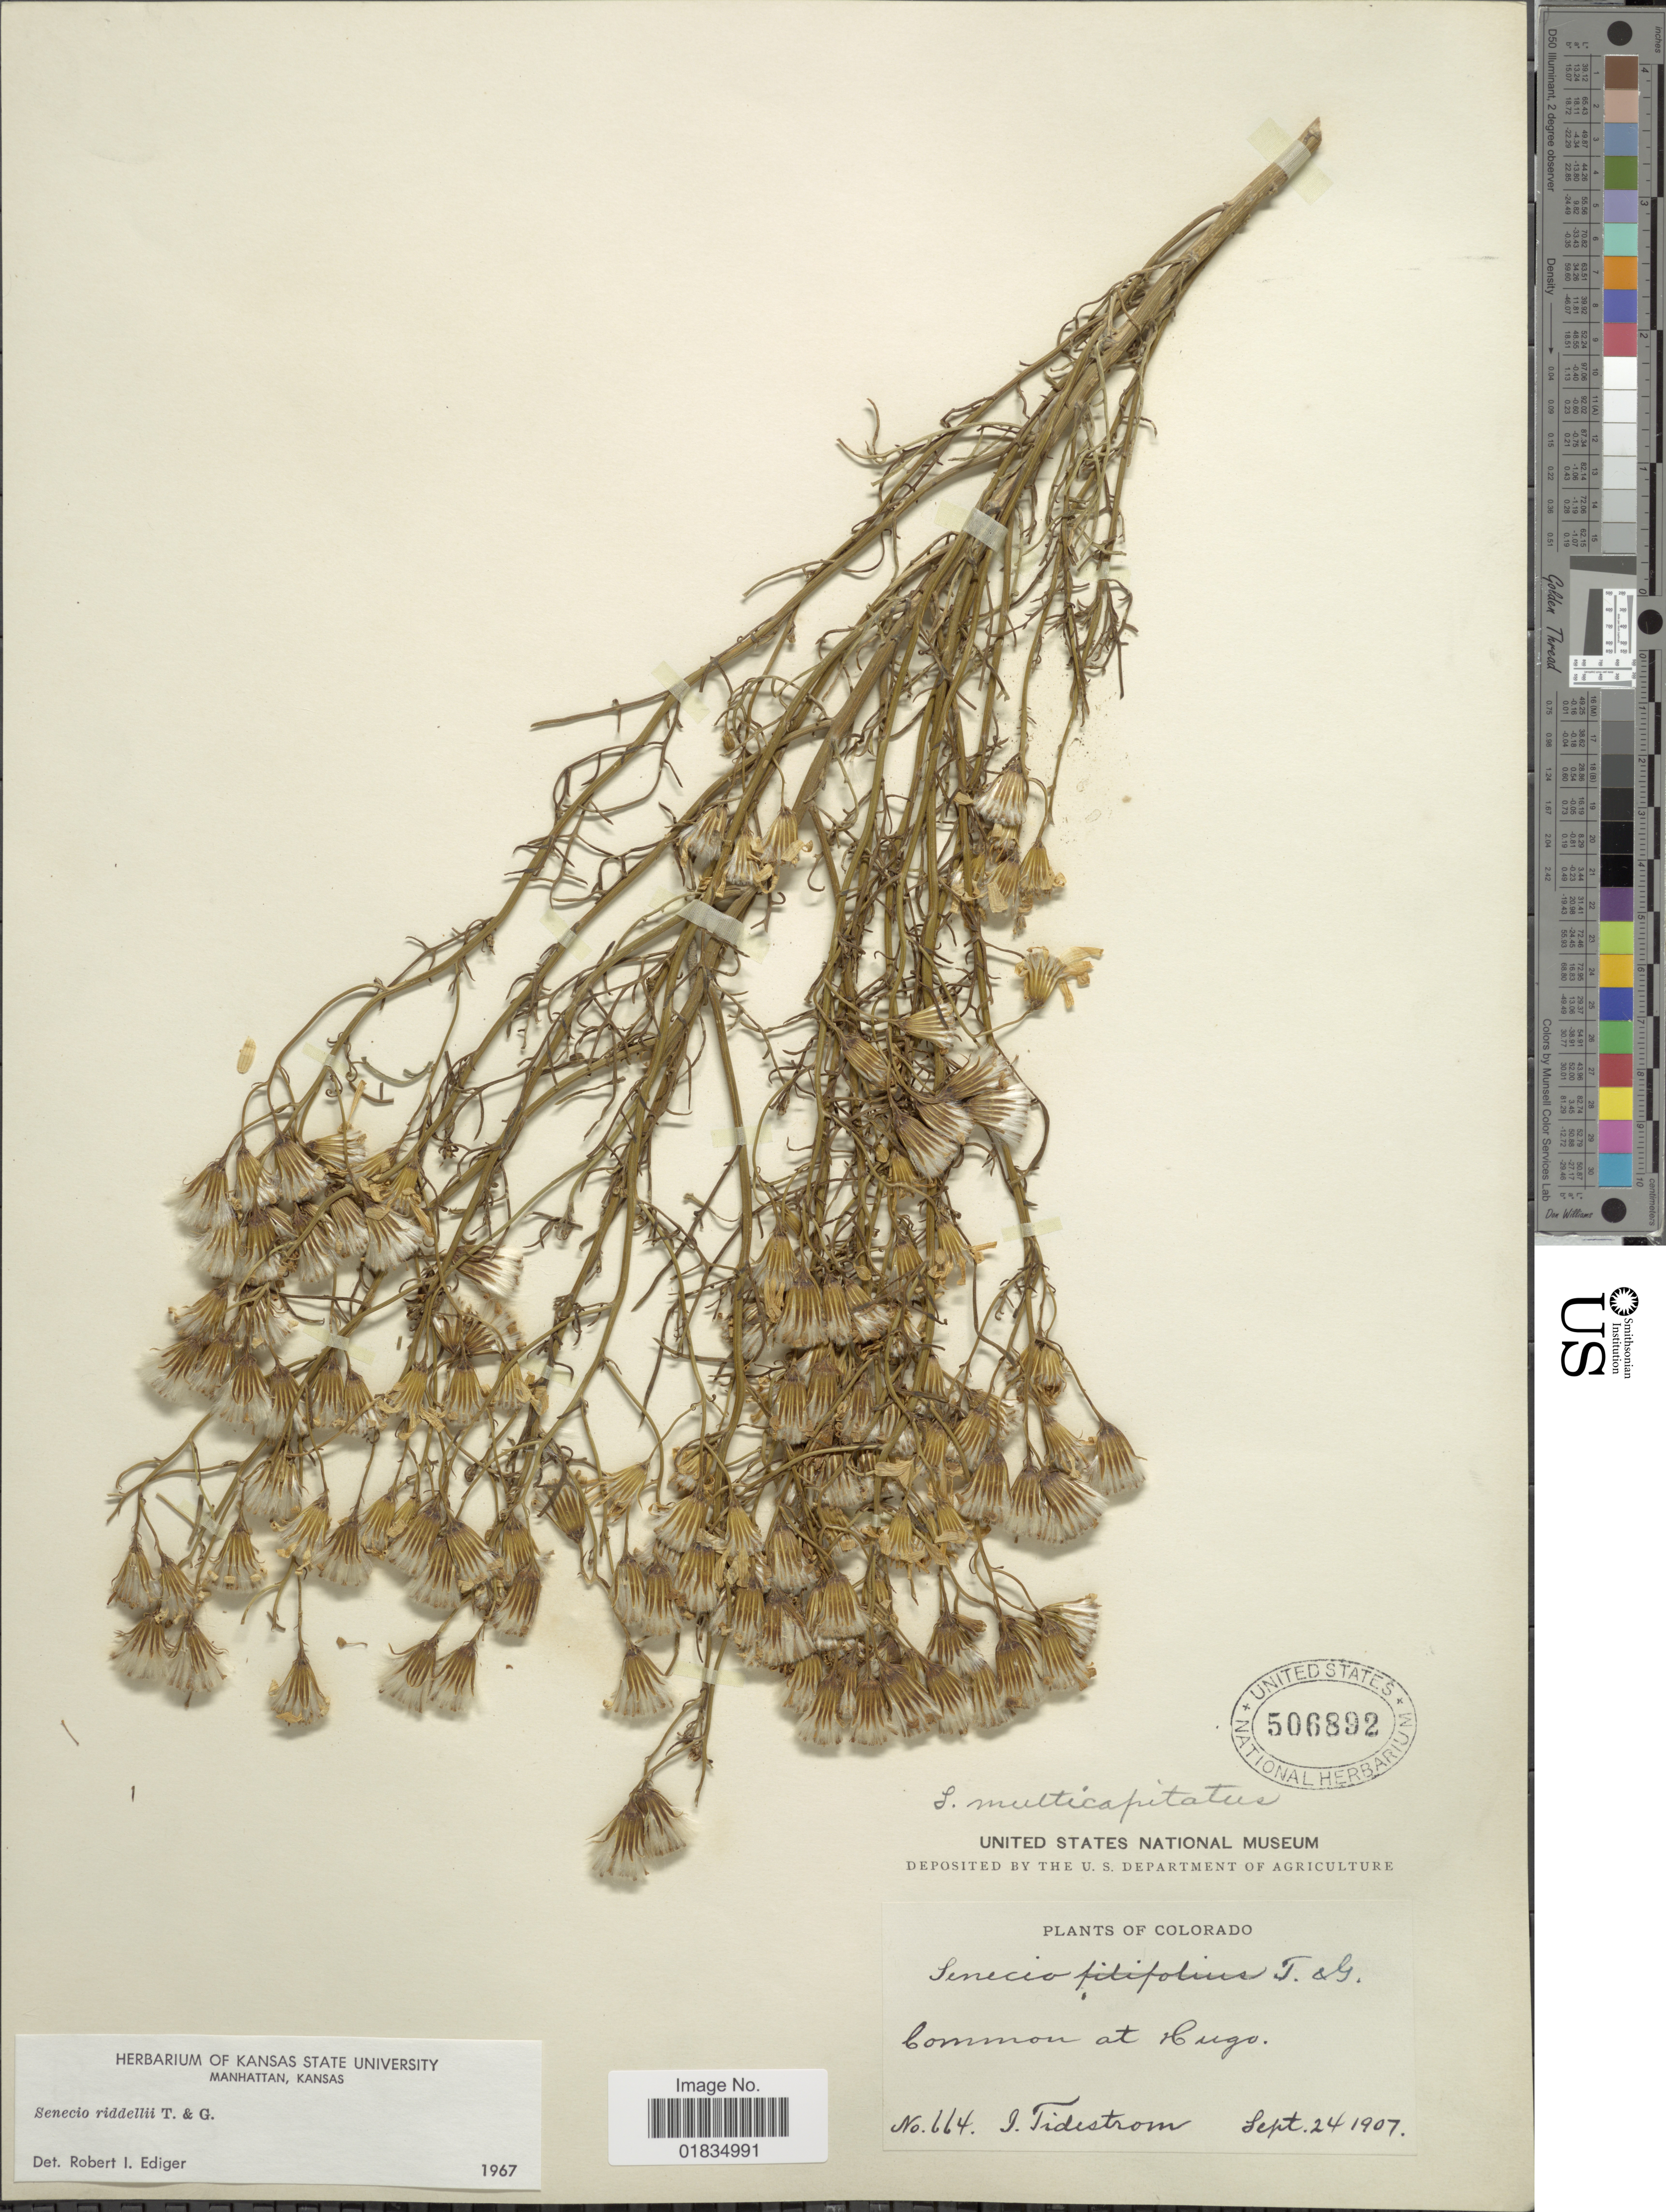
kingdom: Plantae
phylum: Tracheophyta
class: Magnoliopsida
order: Asterales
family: Asteraceae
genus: Senecio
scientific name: Senecio riddellii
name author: Torr. & A. Gray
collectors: I. F. Tidestrom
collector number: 664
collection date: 1907-09-24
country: United States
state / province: Colorado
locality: At Hugo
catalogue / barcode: US 506892